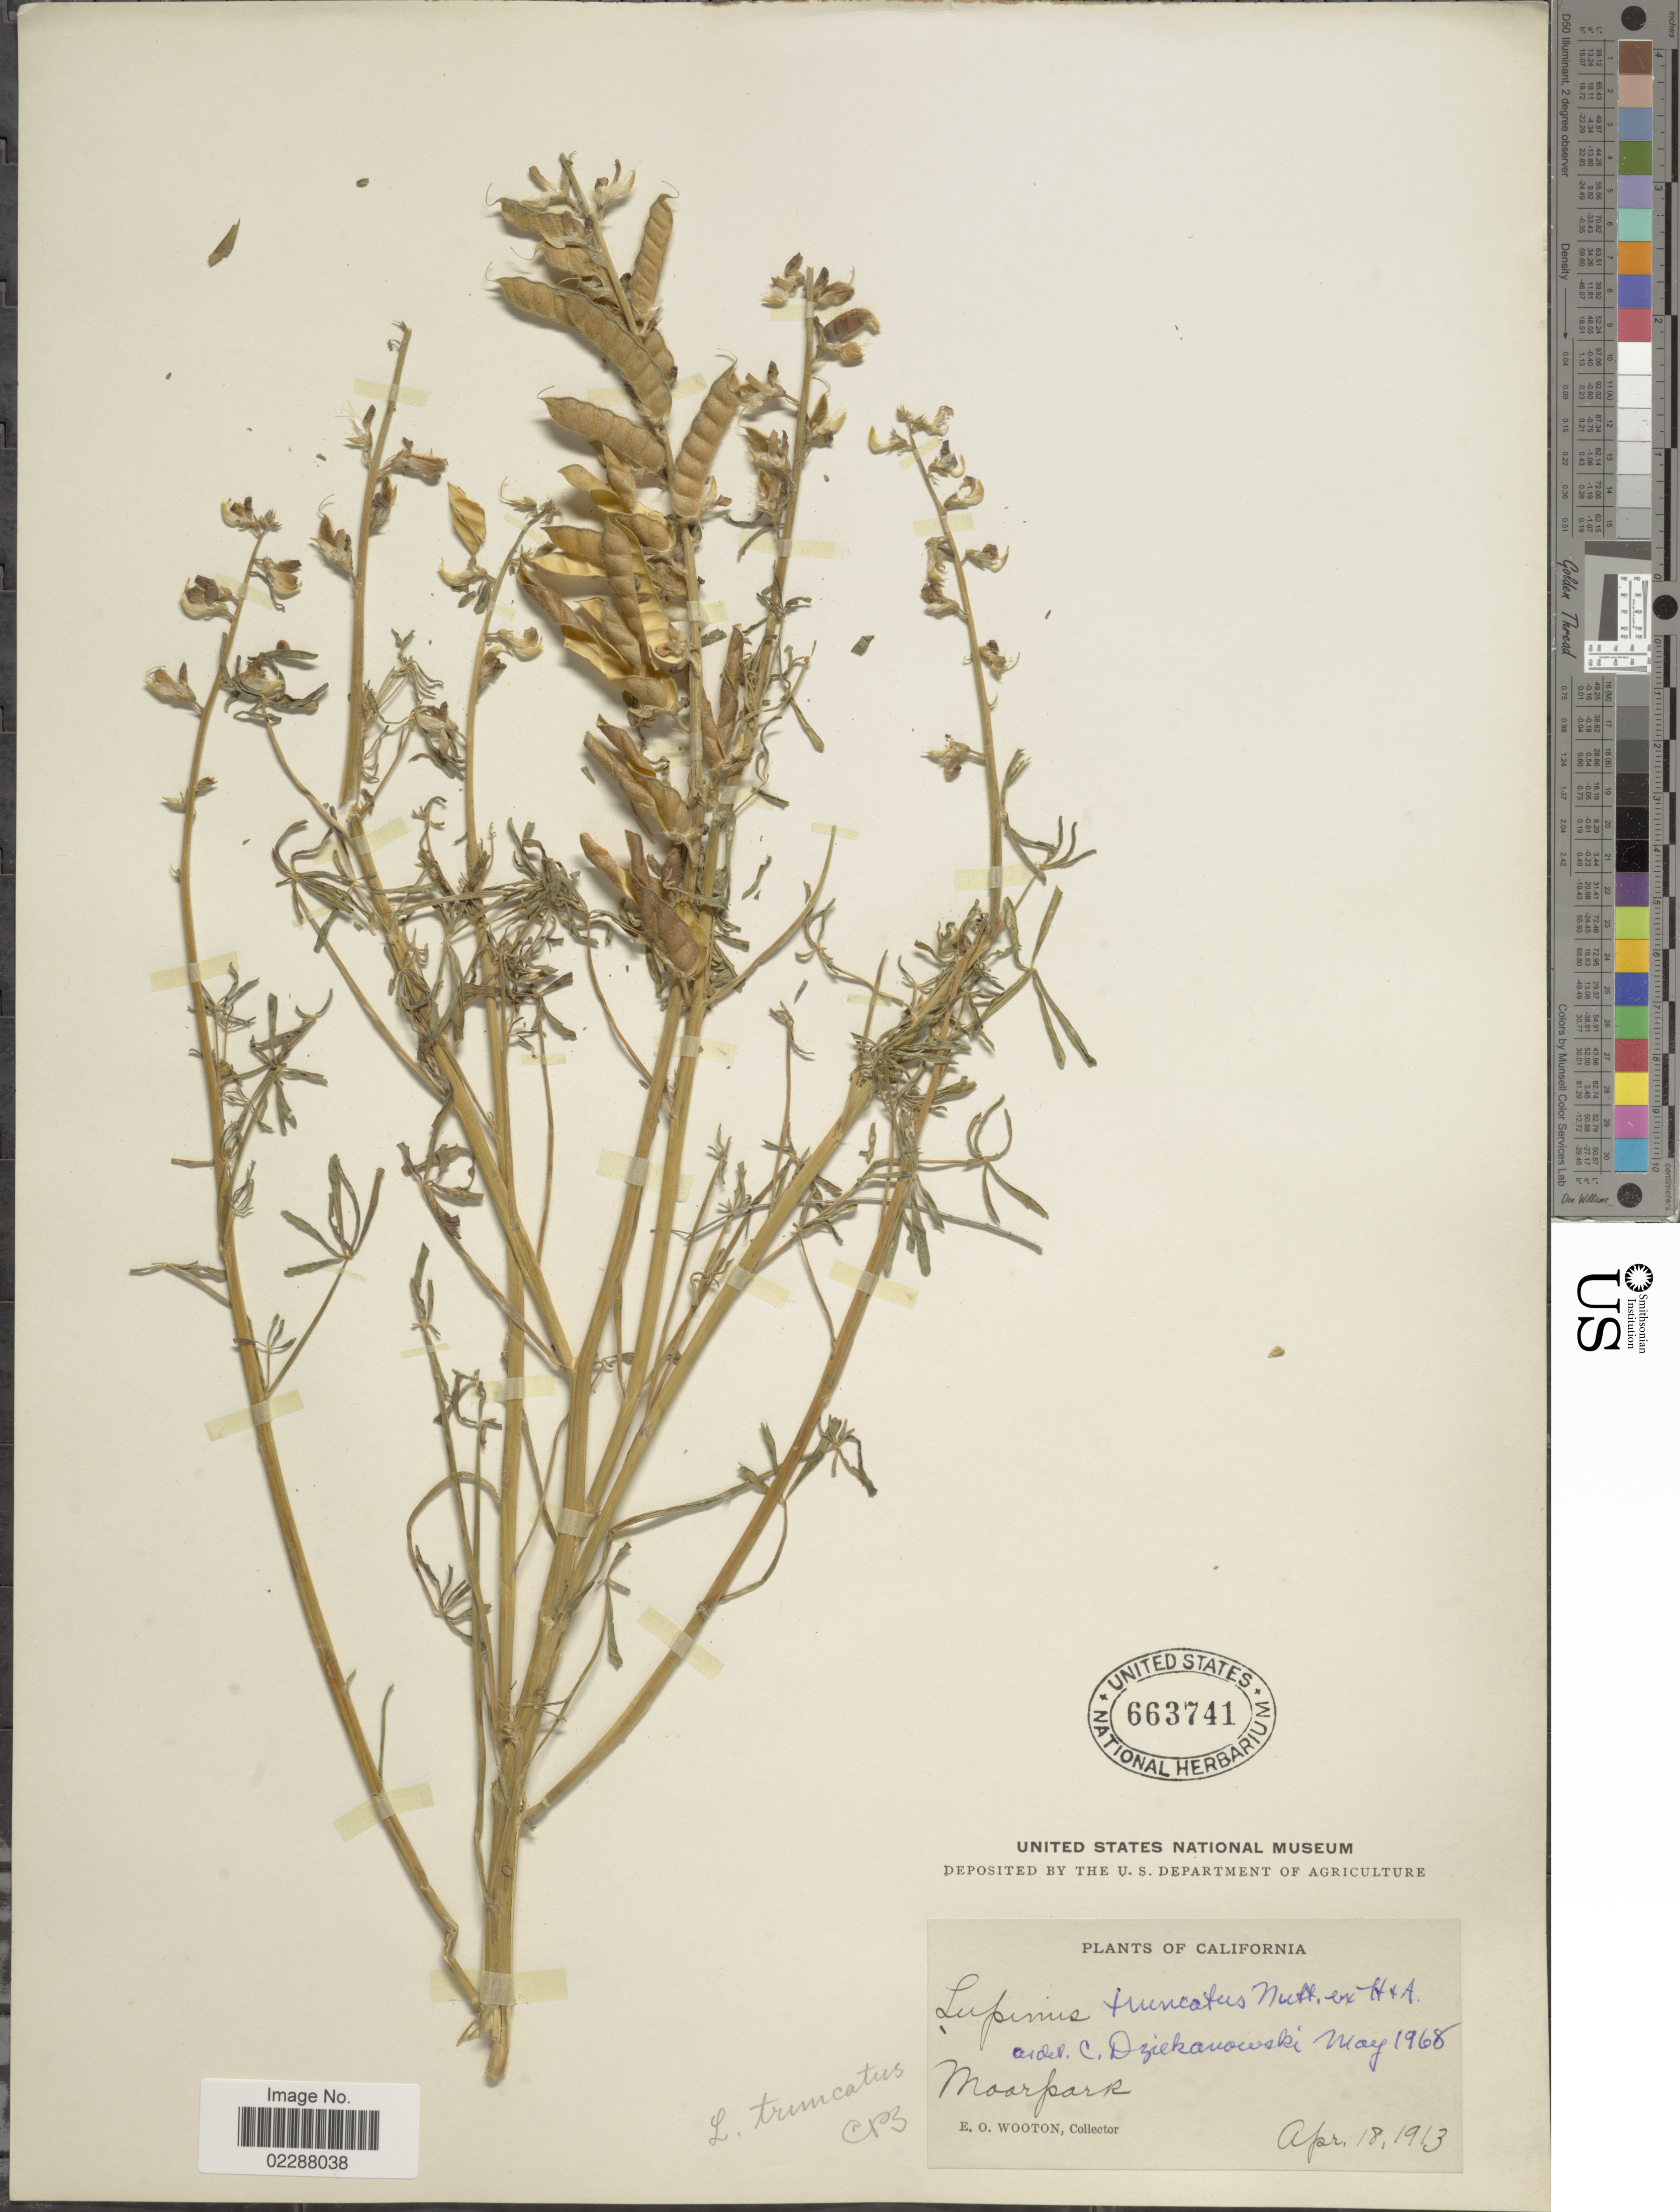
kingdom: Plantae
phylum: Tracheophyta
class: Magnoliopsida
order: Fabales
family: Fabaceae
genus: Lupinus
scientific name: Lupinus truncatus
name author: Nutt. ex Hook. & Arn.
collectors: E. O. Wooton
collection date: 1913-04-18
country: United States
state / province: California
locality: Moorpark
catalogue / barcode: US 663741